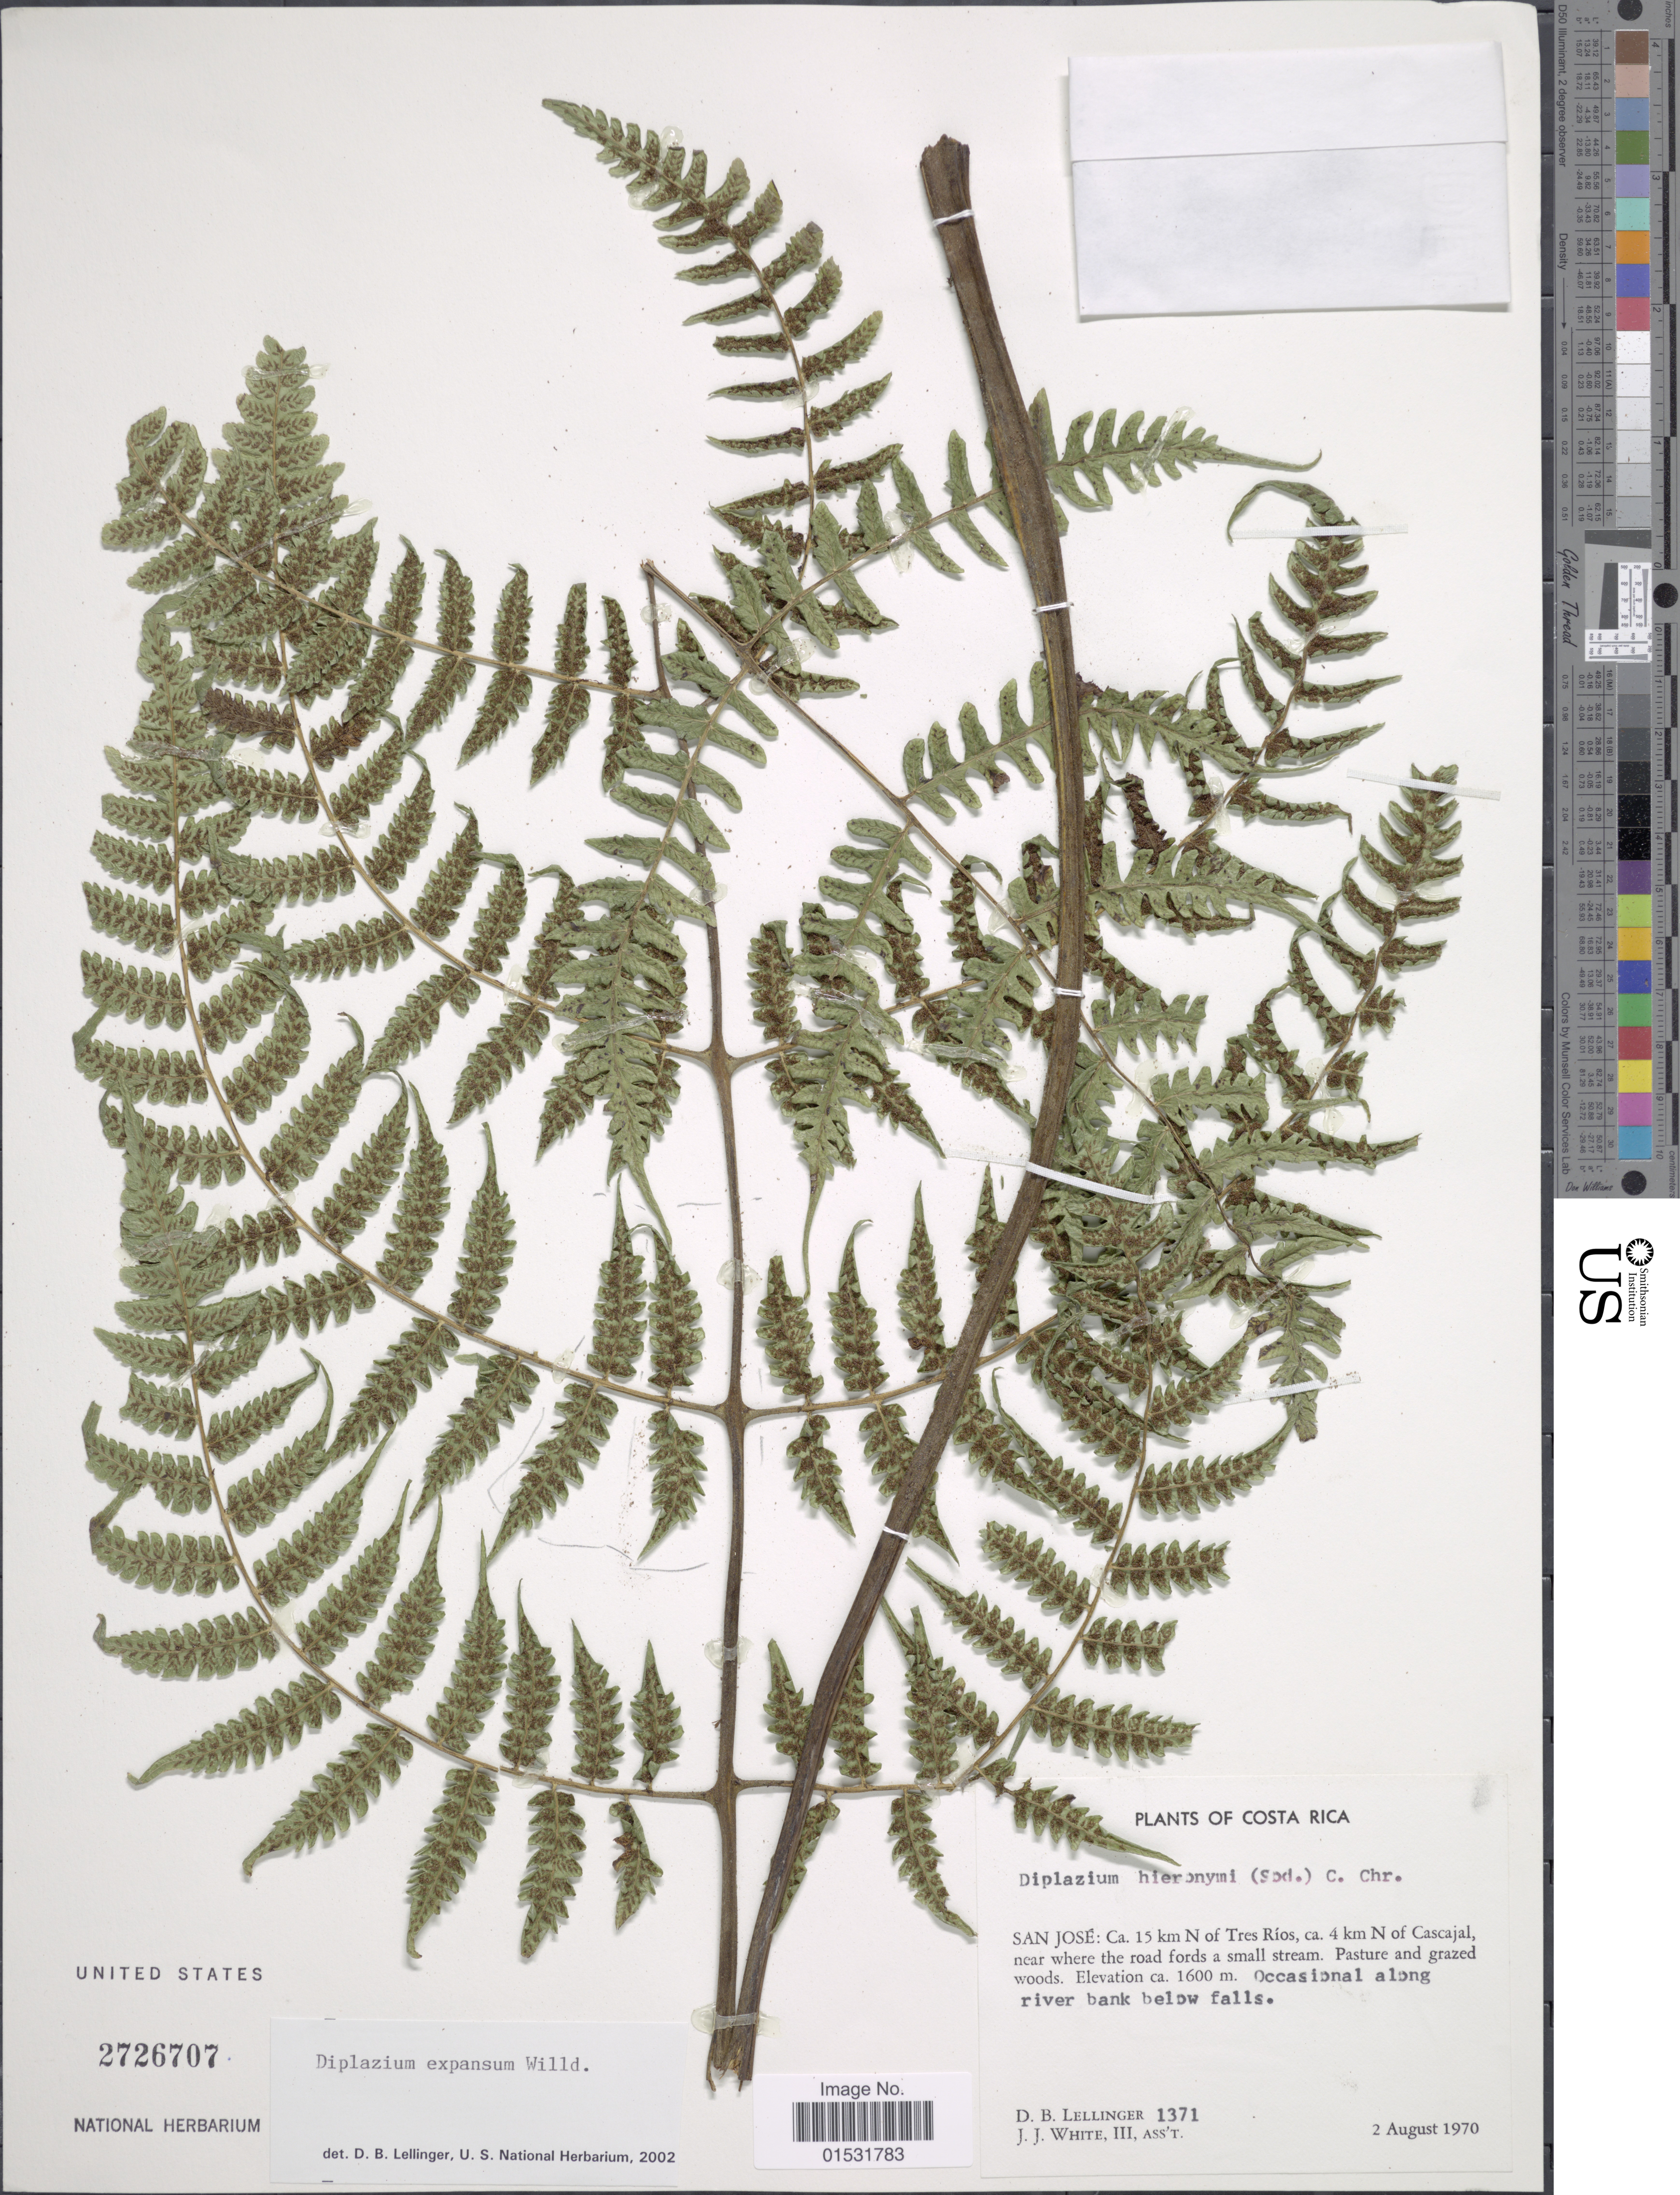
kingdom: Plantae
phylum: Tracheophyta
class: Polypodiopsida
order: Polypodiales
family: Athyriaceae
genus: Diplazium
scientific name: Diplazium hians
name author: Kunze ex Klotzsch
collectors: D. B. Lellinger & J. J. White III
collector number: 1371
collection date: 1970-08-02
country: Costa Rica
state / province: San José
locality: Ca. 15 km N of Tres Rios, ca. 4 km N of Cascajal, near where the road fords a small stream.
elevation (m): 1600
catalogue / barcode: US 2726707